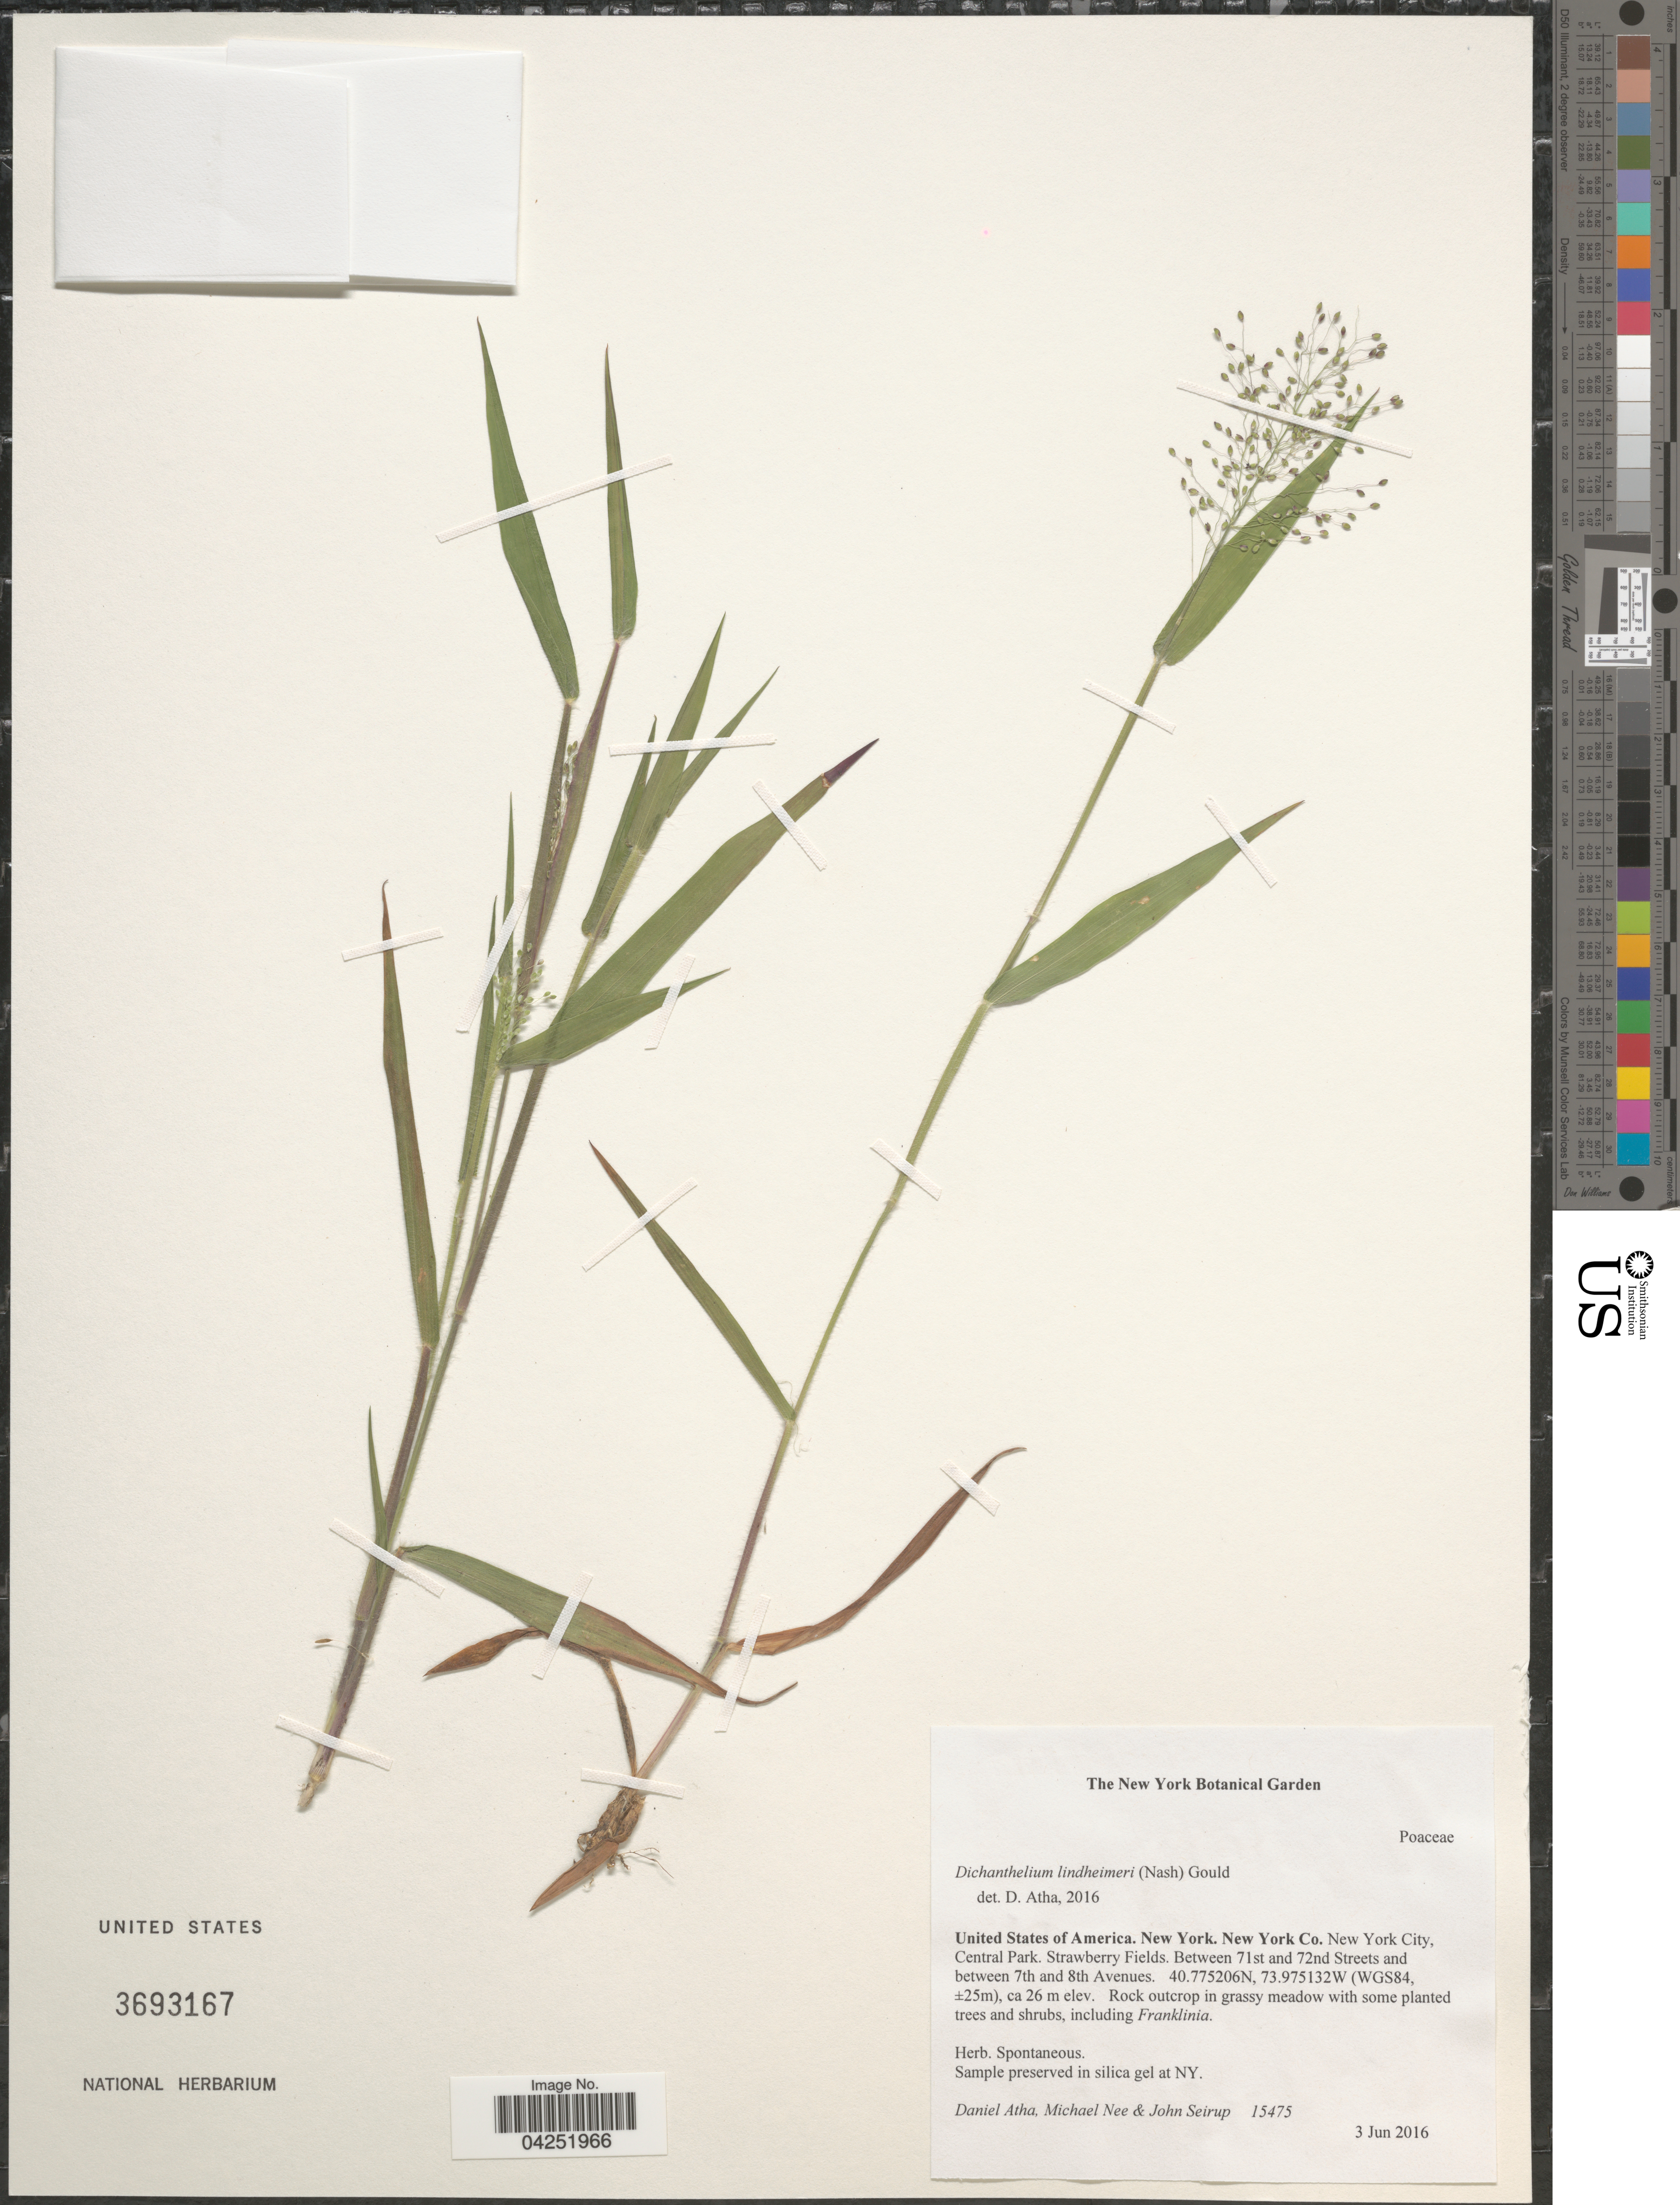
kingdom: Plantae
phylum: Tracheophyta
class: Liliopsida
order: Poales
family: Poaceae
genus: Dichanthelium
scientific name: Dichanthelium acuminatum var. lindheimeri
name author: (Nash) Gould & C.A. Clark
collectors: D. Atha, M. Nee & J. Seirup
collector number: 15475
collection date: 2016-06-03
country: United States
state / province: New York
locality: New York Co. New York City, Central Park, Strawberry Fields. Between 71st and 72nd Streets and between 7th and 8th Aveneus. WGS84.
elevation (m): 26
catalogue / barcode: US 3693167